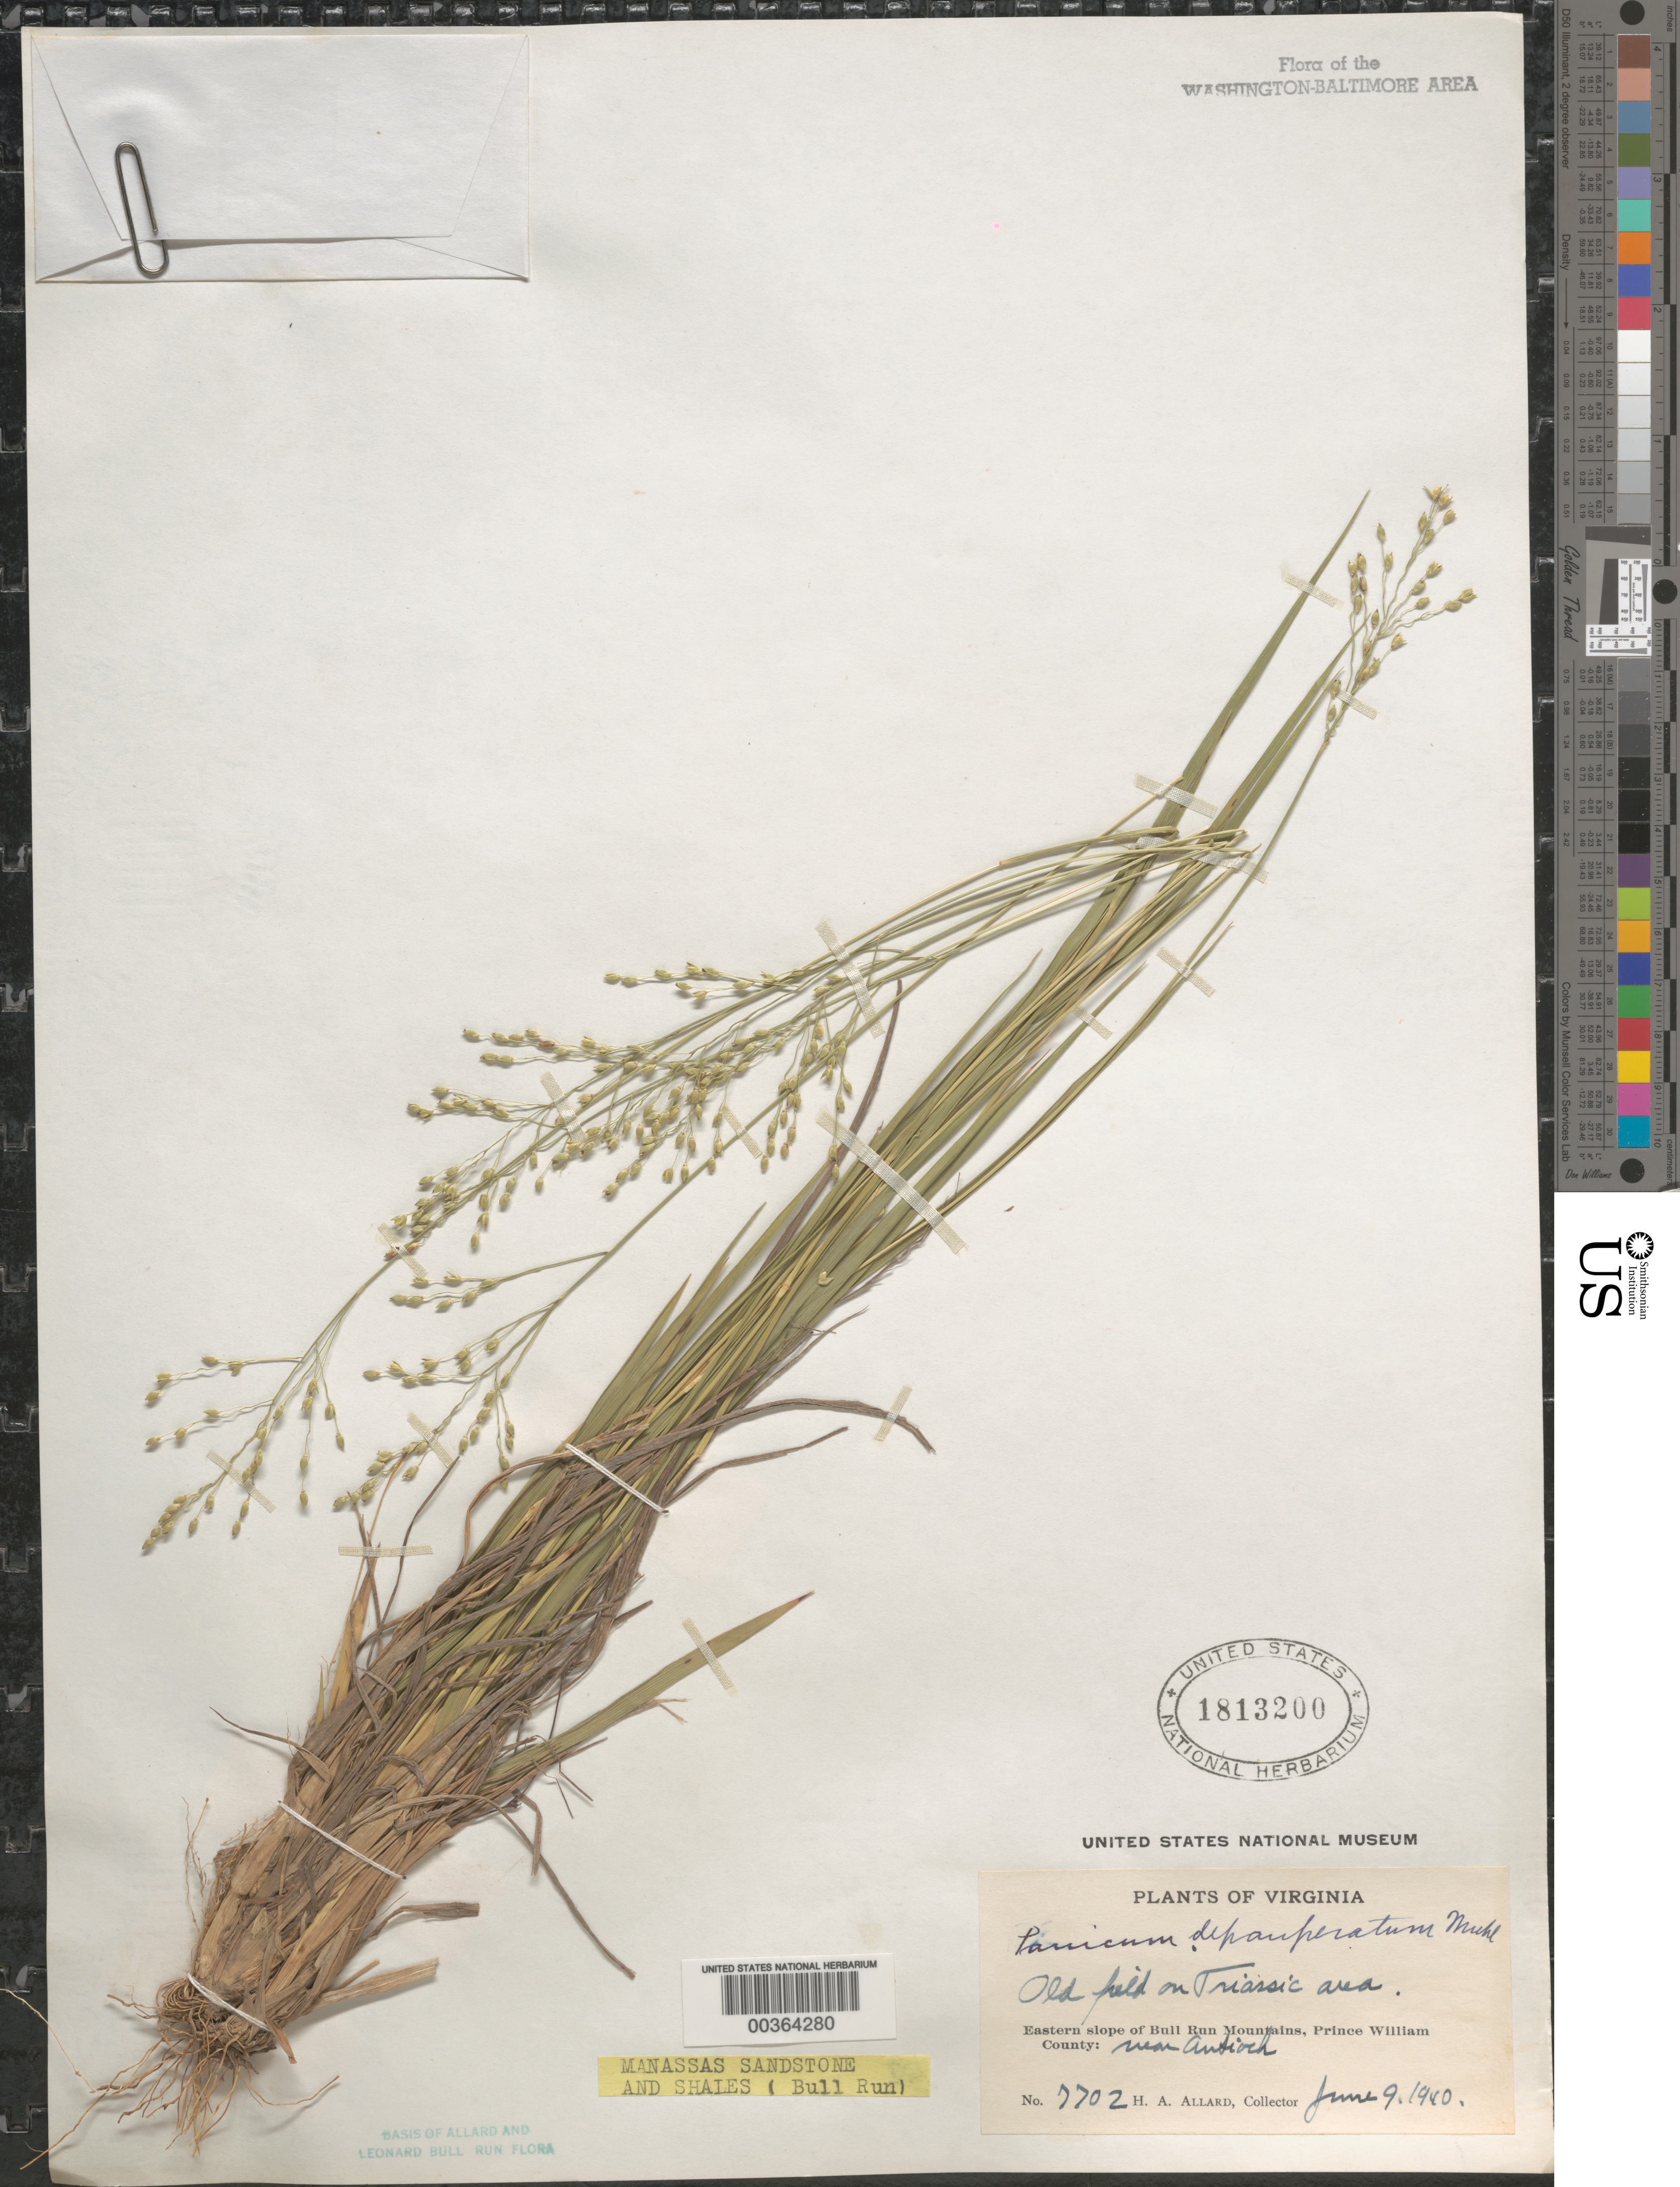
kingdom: Plantae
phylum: Tracheophyta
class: Liliopsida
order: Poales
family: Poaceae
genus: Dichanthelium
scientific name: Dichanthelium depauperatum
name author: (Muhl.) Gould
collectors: H. A. Allard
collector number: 7702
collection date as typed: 09 Jun 1940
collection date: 1940-06-09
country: United States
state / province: Virginia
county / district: Prince William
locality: Near Antioch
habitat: Old field on triassic area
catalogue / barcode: US 1813200